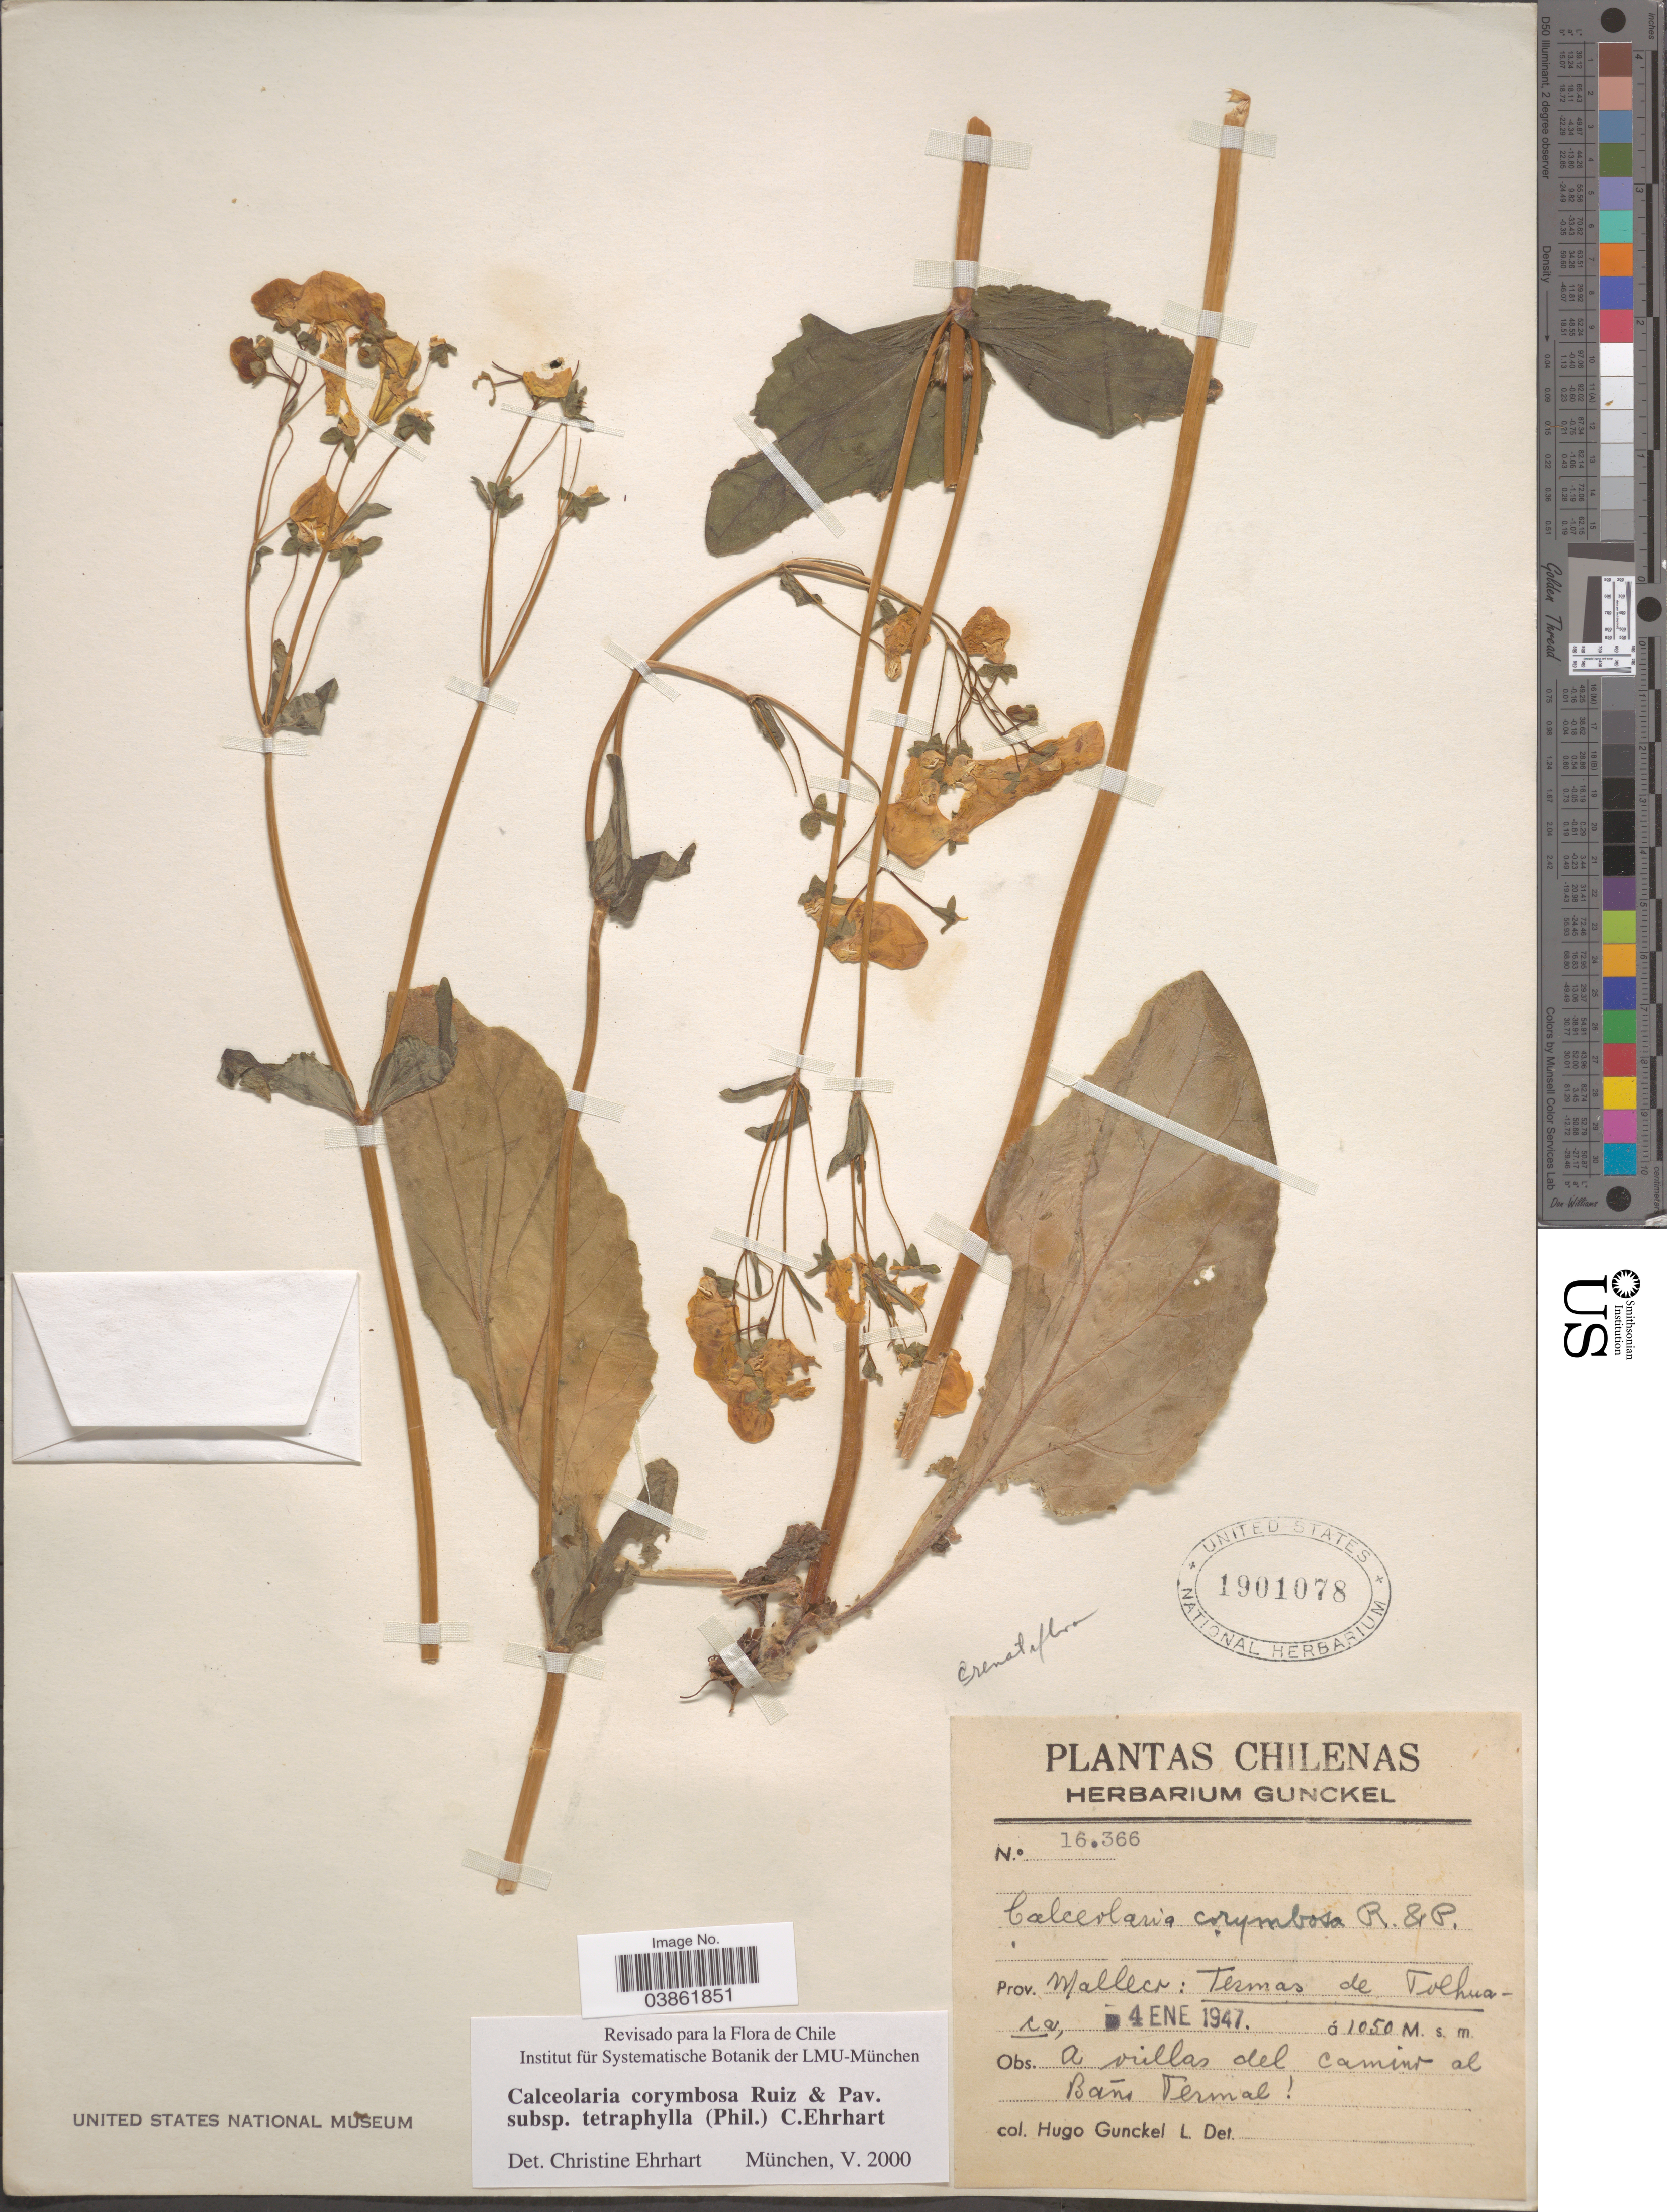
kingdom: Plantae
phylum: Tracheophyta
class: Magnoliopsida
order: Lamiales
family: Calceolariaceae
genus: Calceolaria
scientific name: Calceolaria corymbosa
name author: Ruiz & Pav.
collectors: H. Gunckel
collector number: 16366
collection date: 1947-01-04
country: Chile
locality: Prov. Malleco: Termas de Tolhuaca. A villas del camino al Baño Termal.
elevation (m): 1050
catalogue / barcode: US 1901078